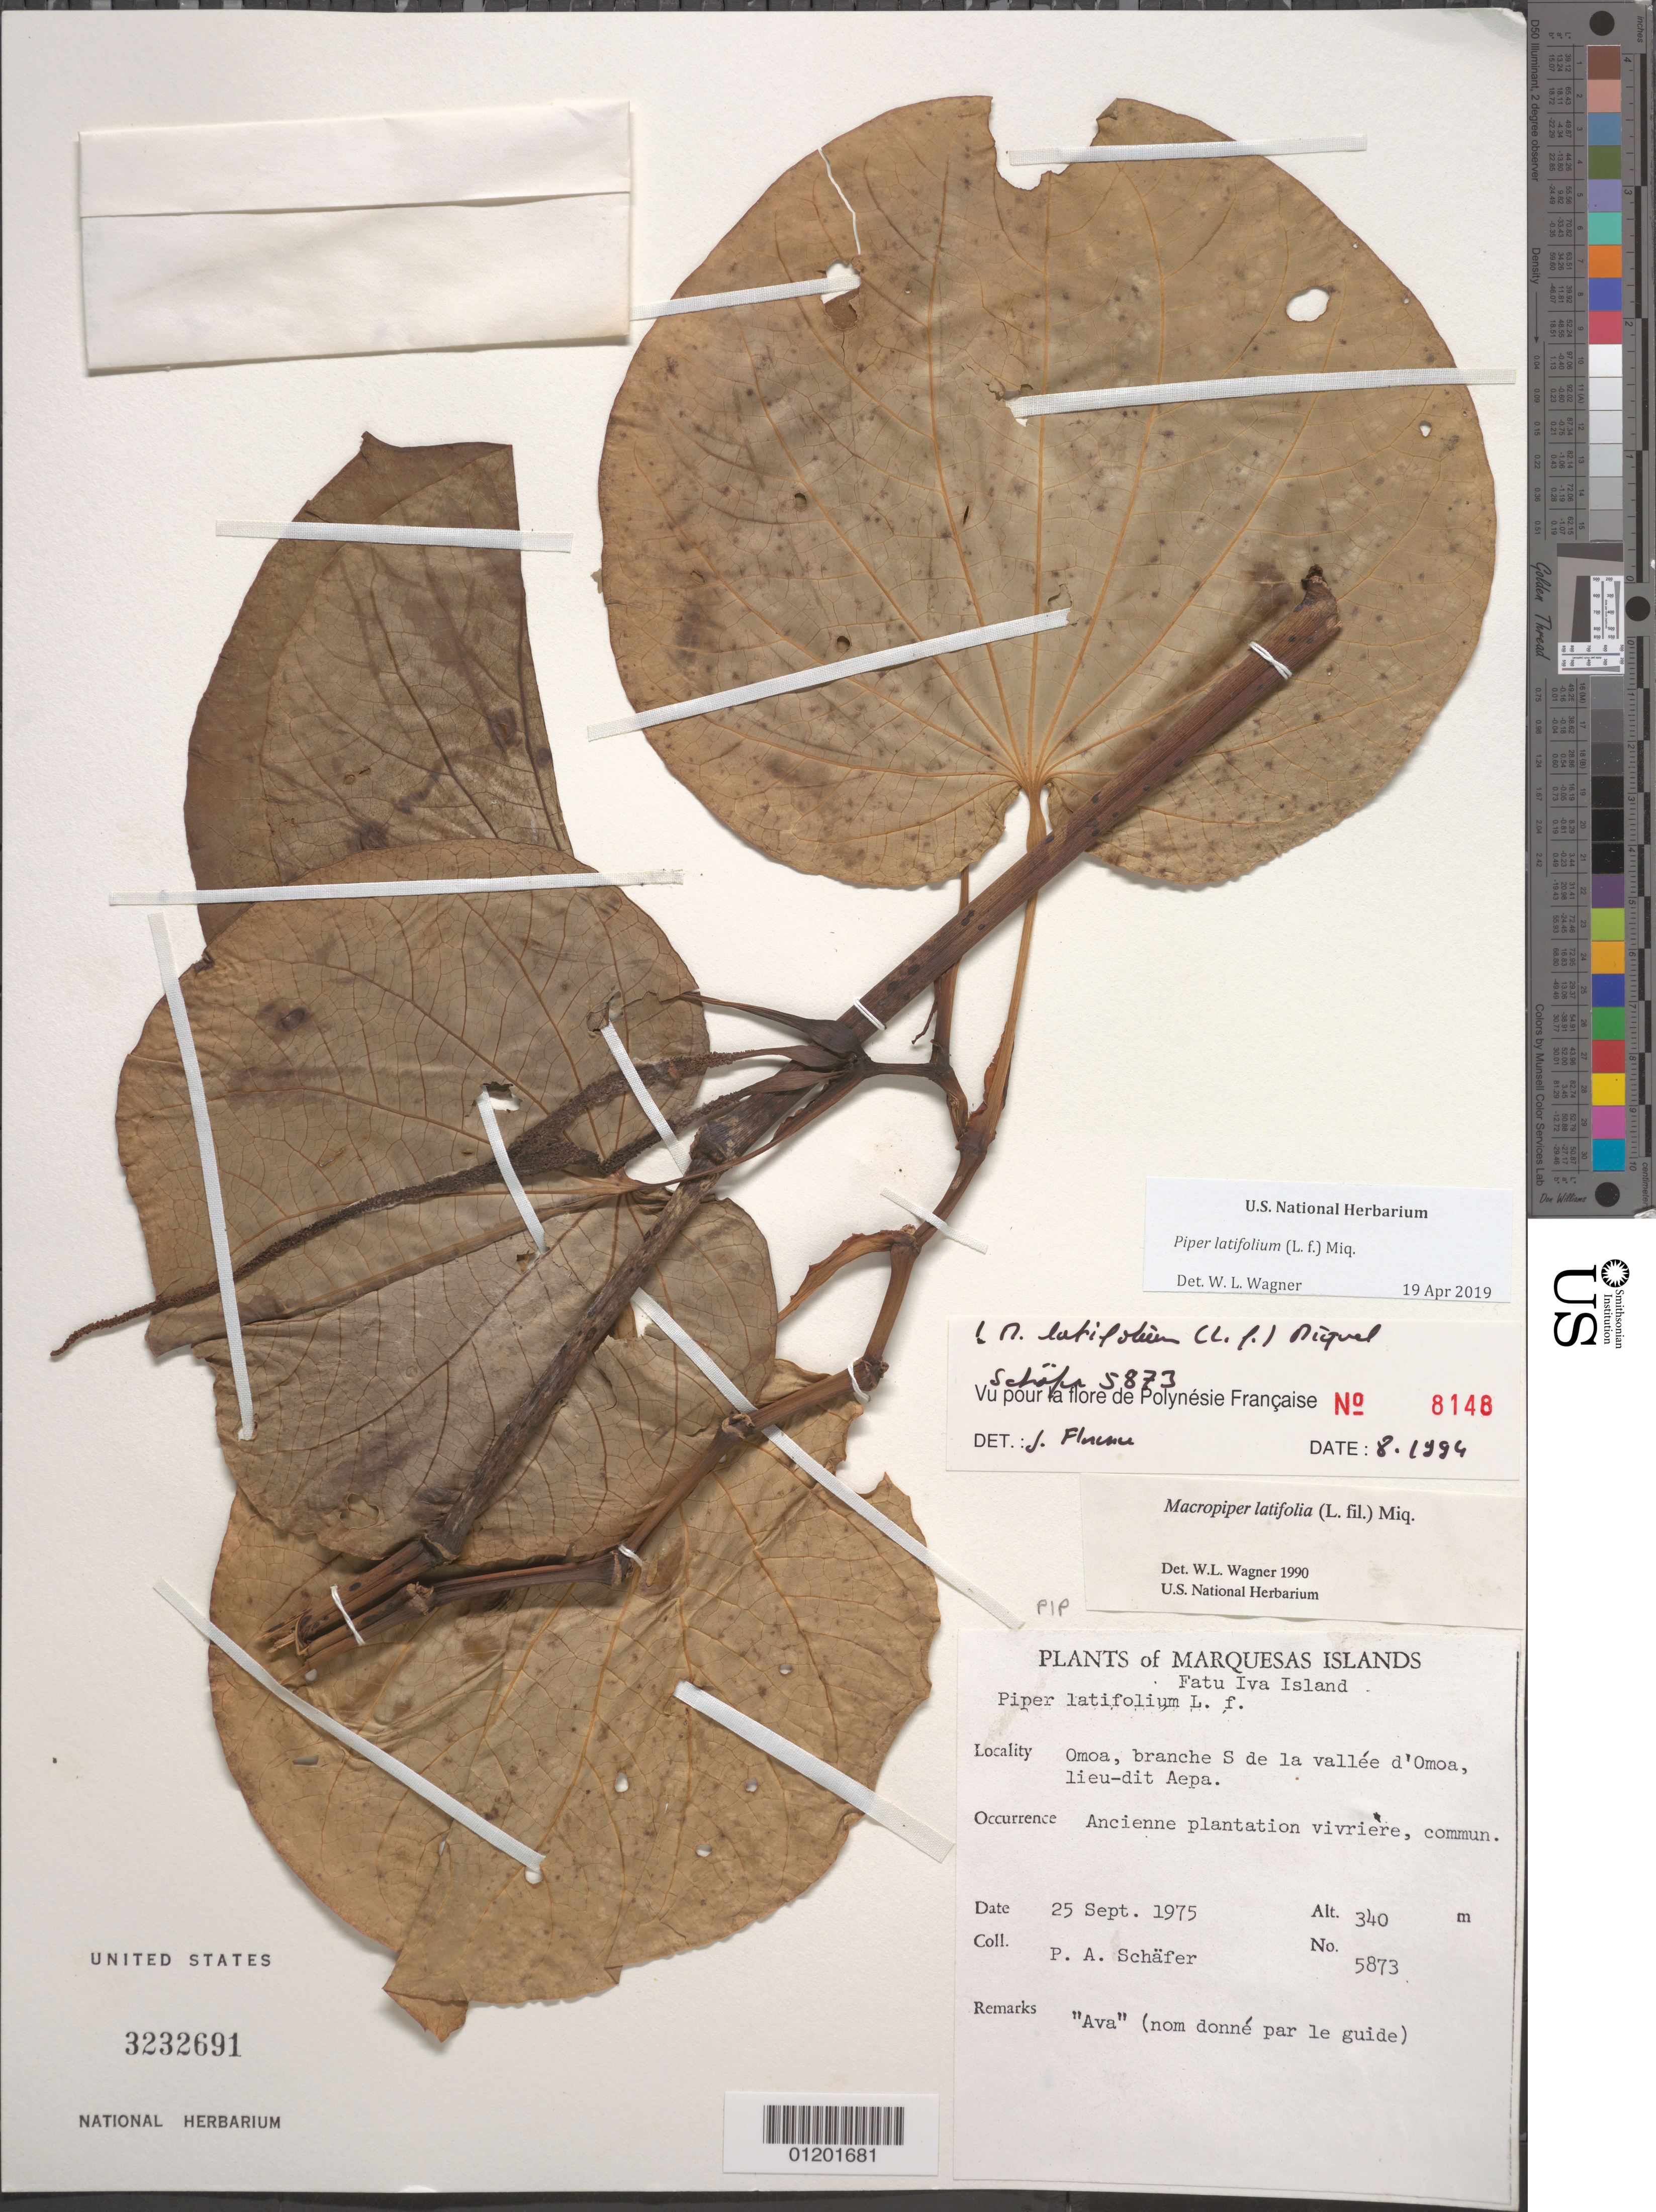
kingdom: Plantae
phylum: Tracheophyta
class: Magnoliopsida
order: Piperales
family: Piperaceae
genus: Piper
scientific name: Piper latifolium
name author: L. f.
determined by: Wagner, W. L., (BOT), Smithsonian Institution - National Museum of Natural History (UNITED STATES)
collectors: P. A. Schäfer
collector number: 5873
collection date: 1975-09-25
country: French Polynesia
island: Fatu Hiva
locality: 'Omo'a, branche S de la vallée d'Omo'a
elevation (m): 340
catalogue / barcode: US 3232691